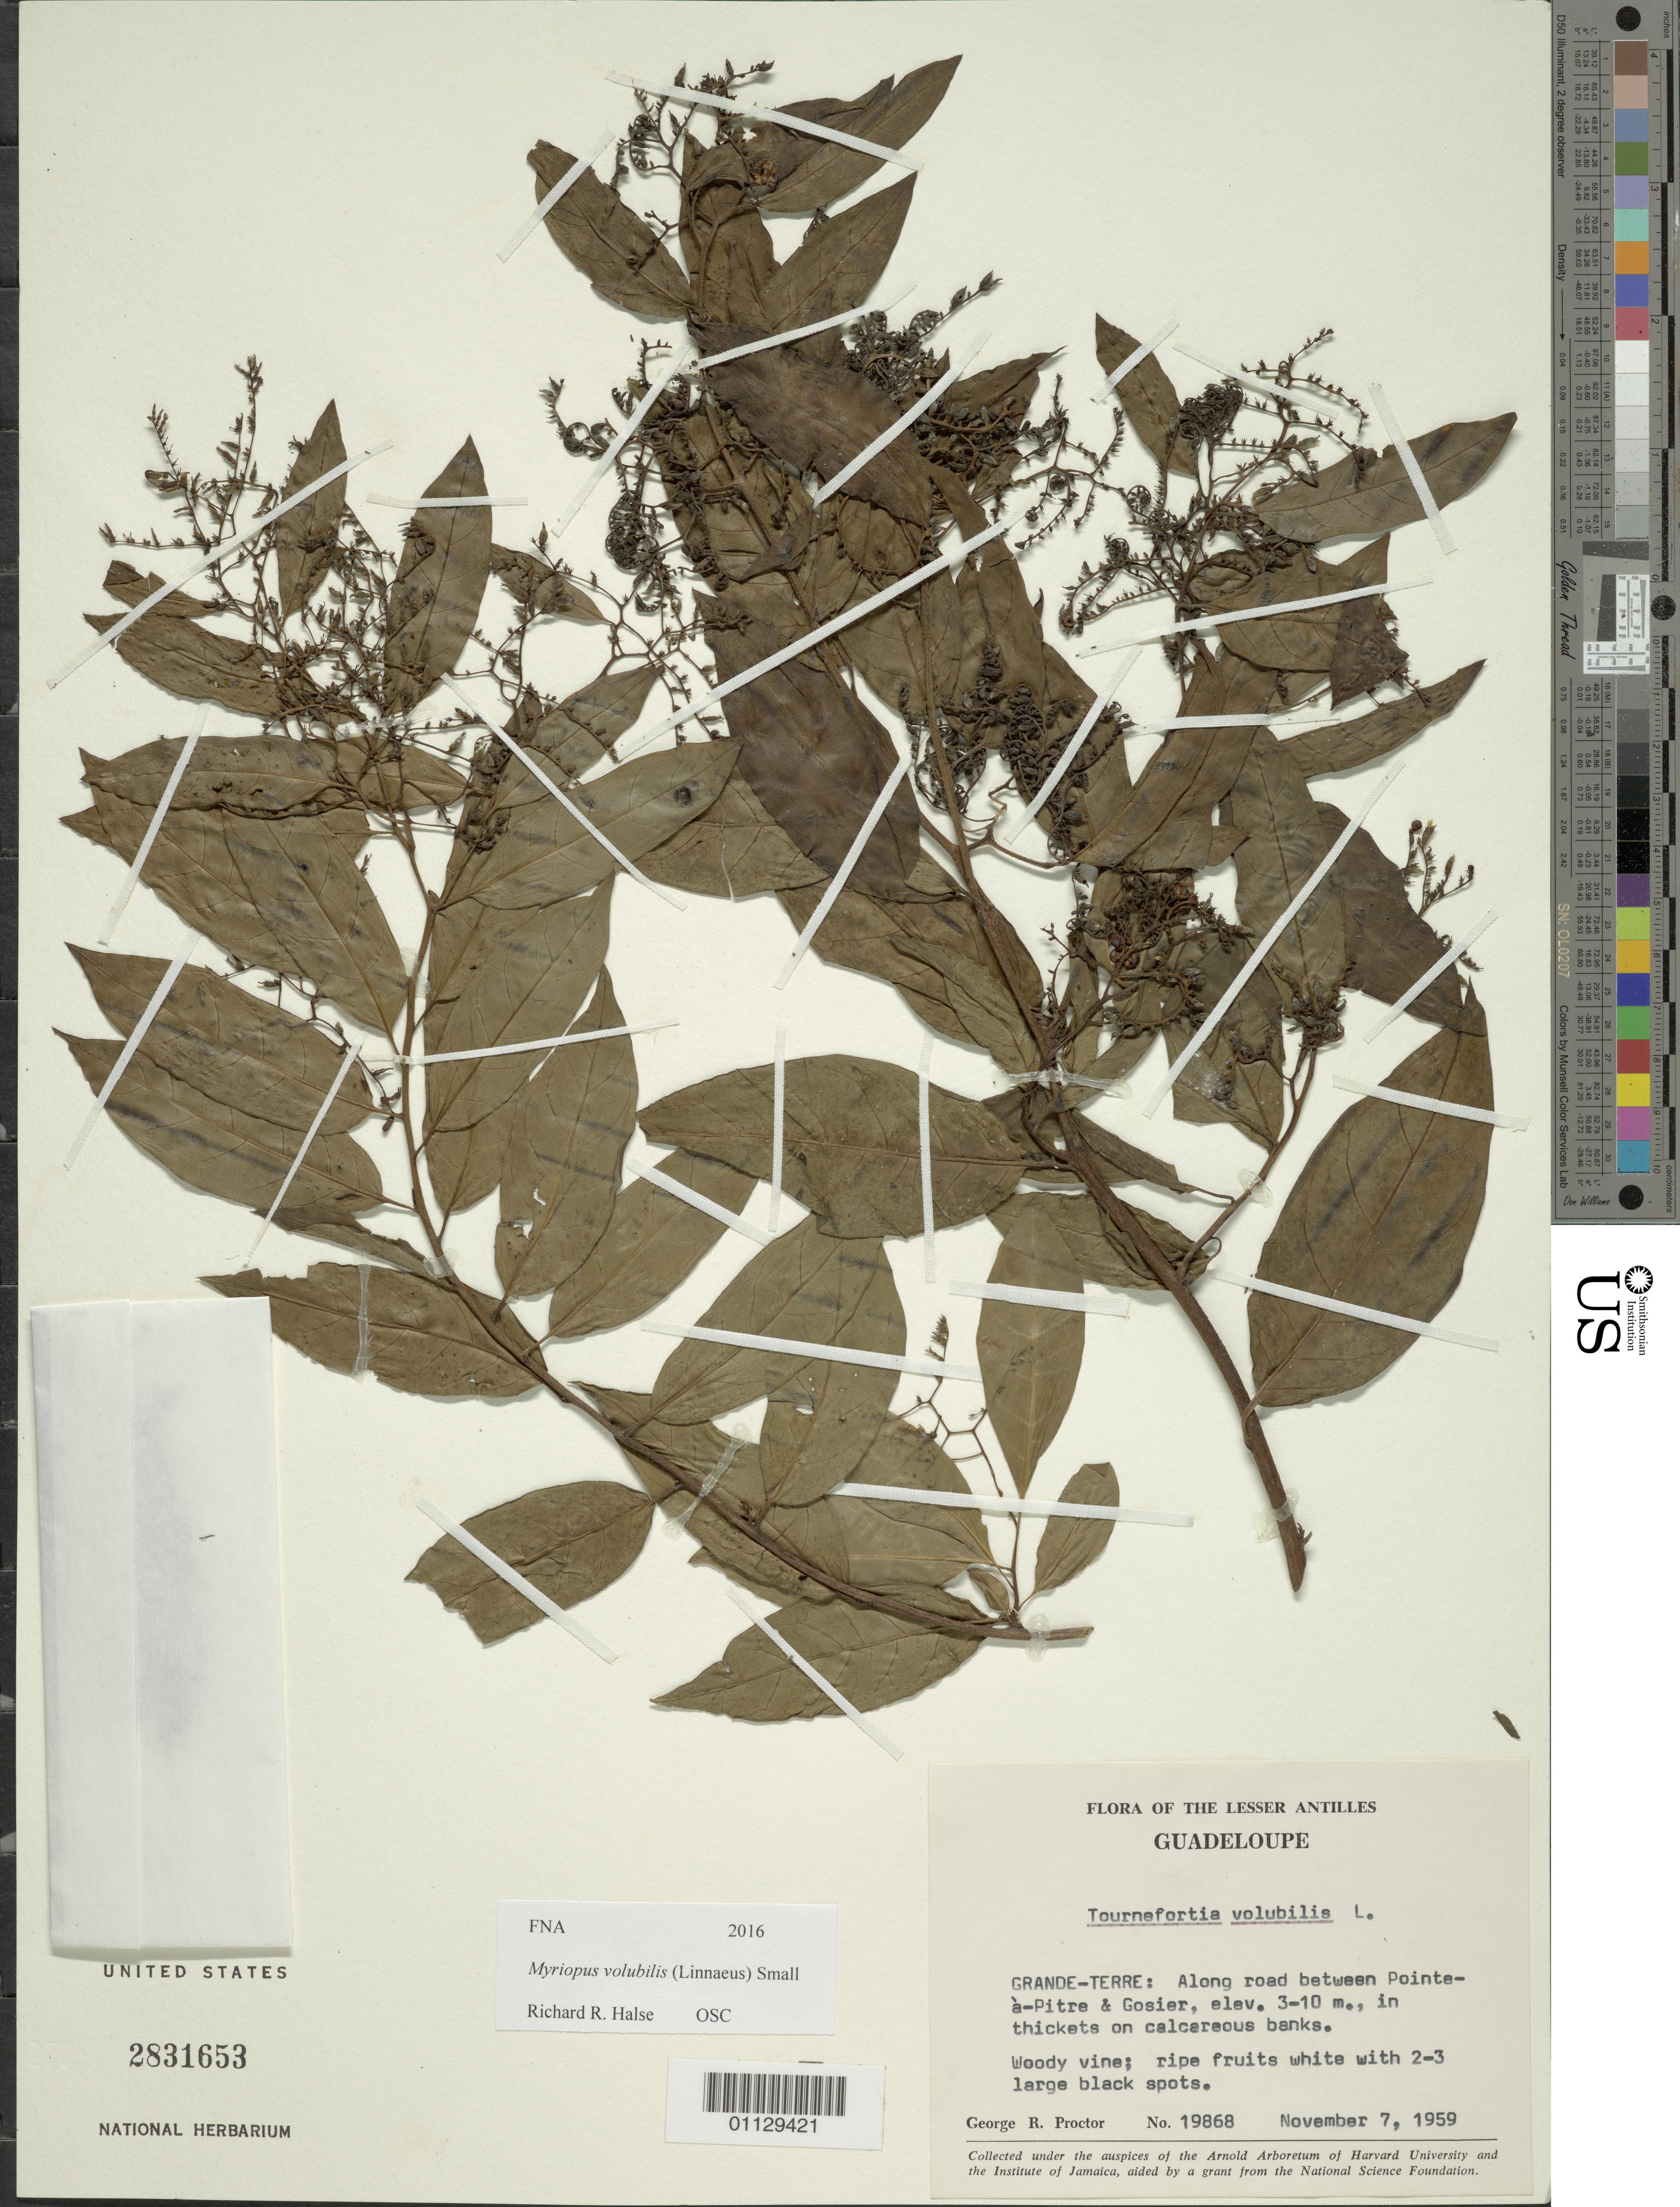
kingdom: Plantae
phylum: Tracheophyta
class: Magnoliopsida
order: Boraginales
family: Heliotropiaceae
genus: Tournefortia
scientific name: Tournefortia volubilis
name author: L.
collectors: G. R. Proctor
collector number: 19868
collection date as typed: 07 Nov 1959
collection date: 1959-11-07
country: Guadeloupe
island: Grande-Terre I.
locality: Along road between Pointe-a-Pitre &Gosier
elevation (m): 3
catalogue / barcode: US 2831653